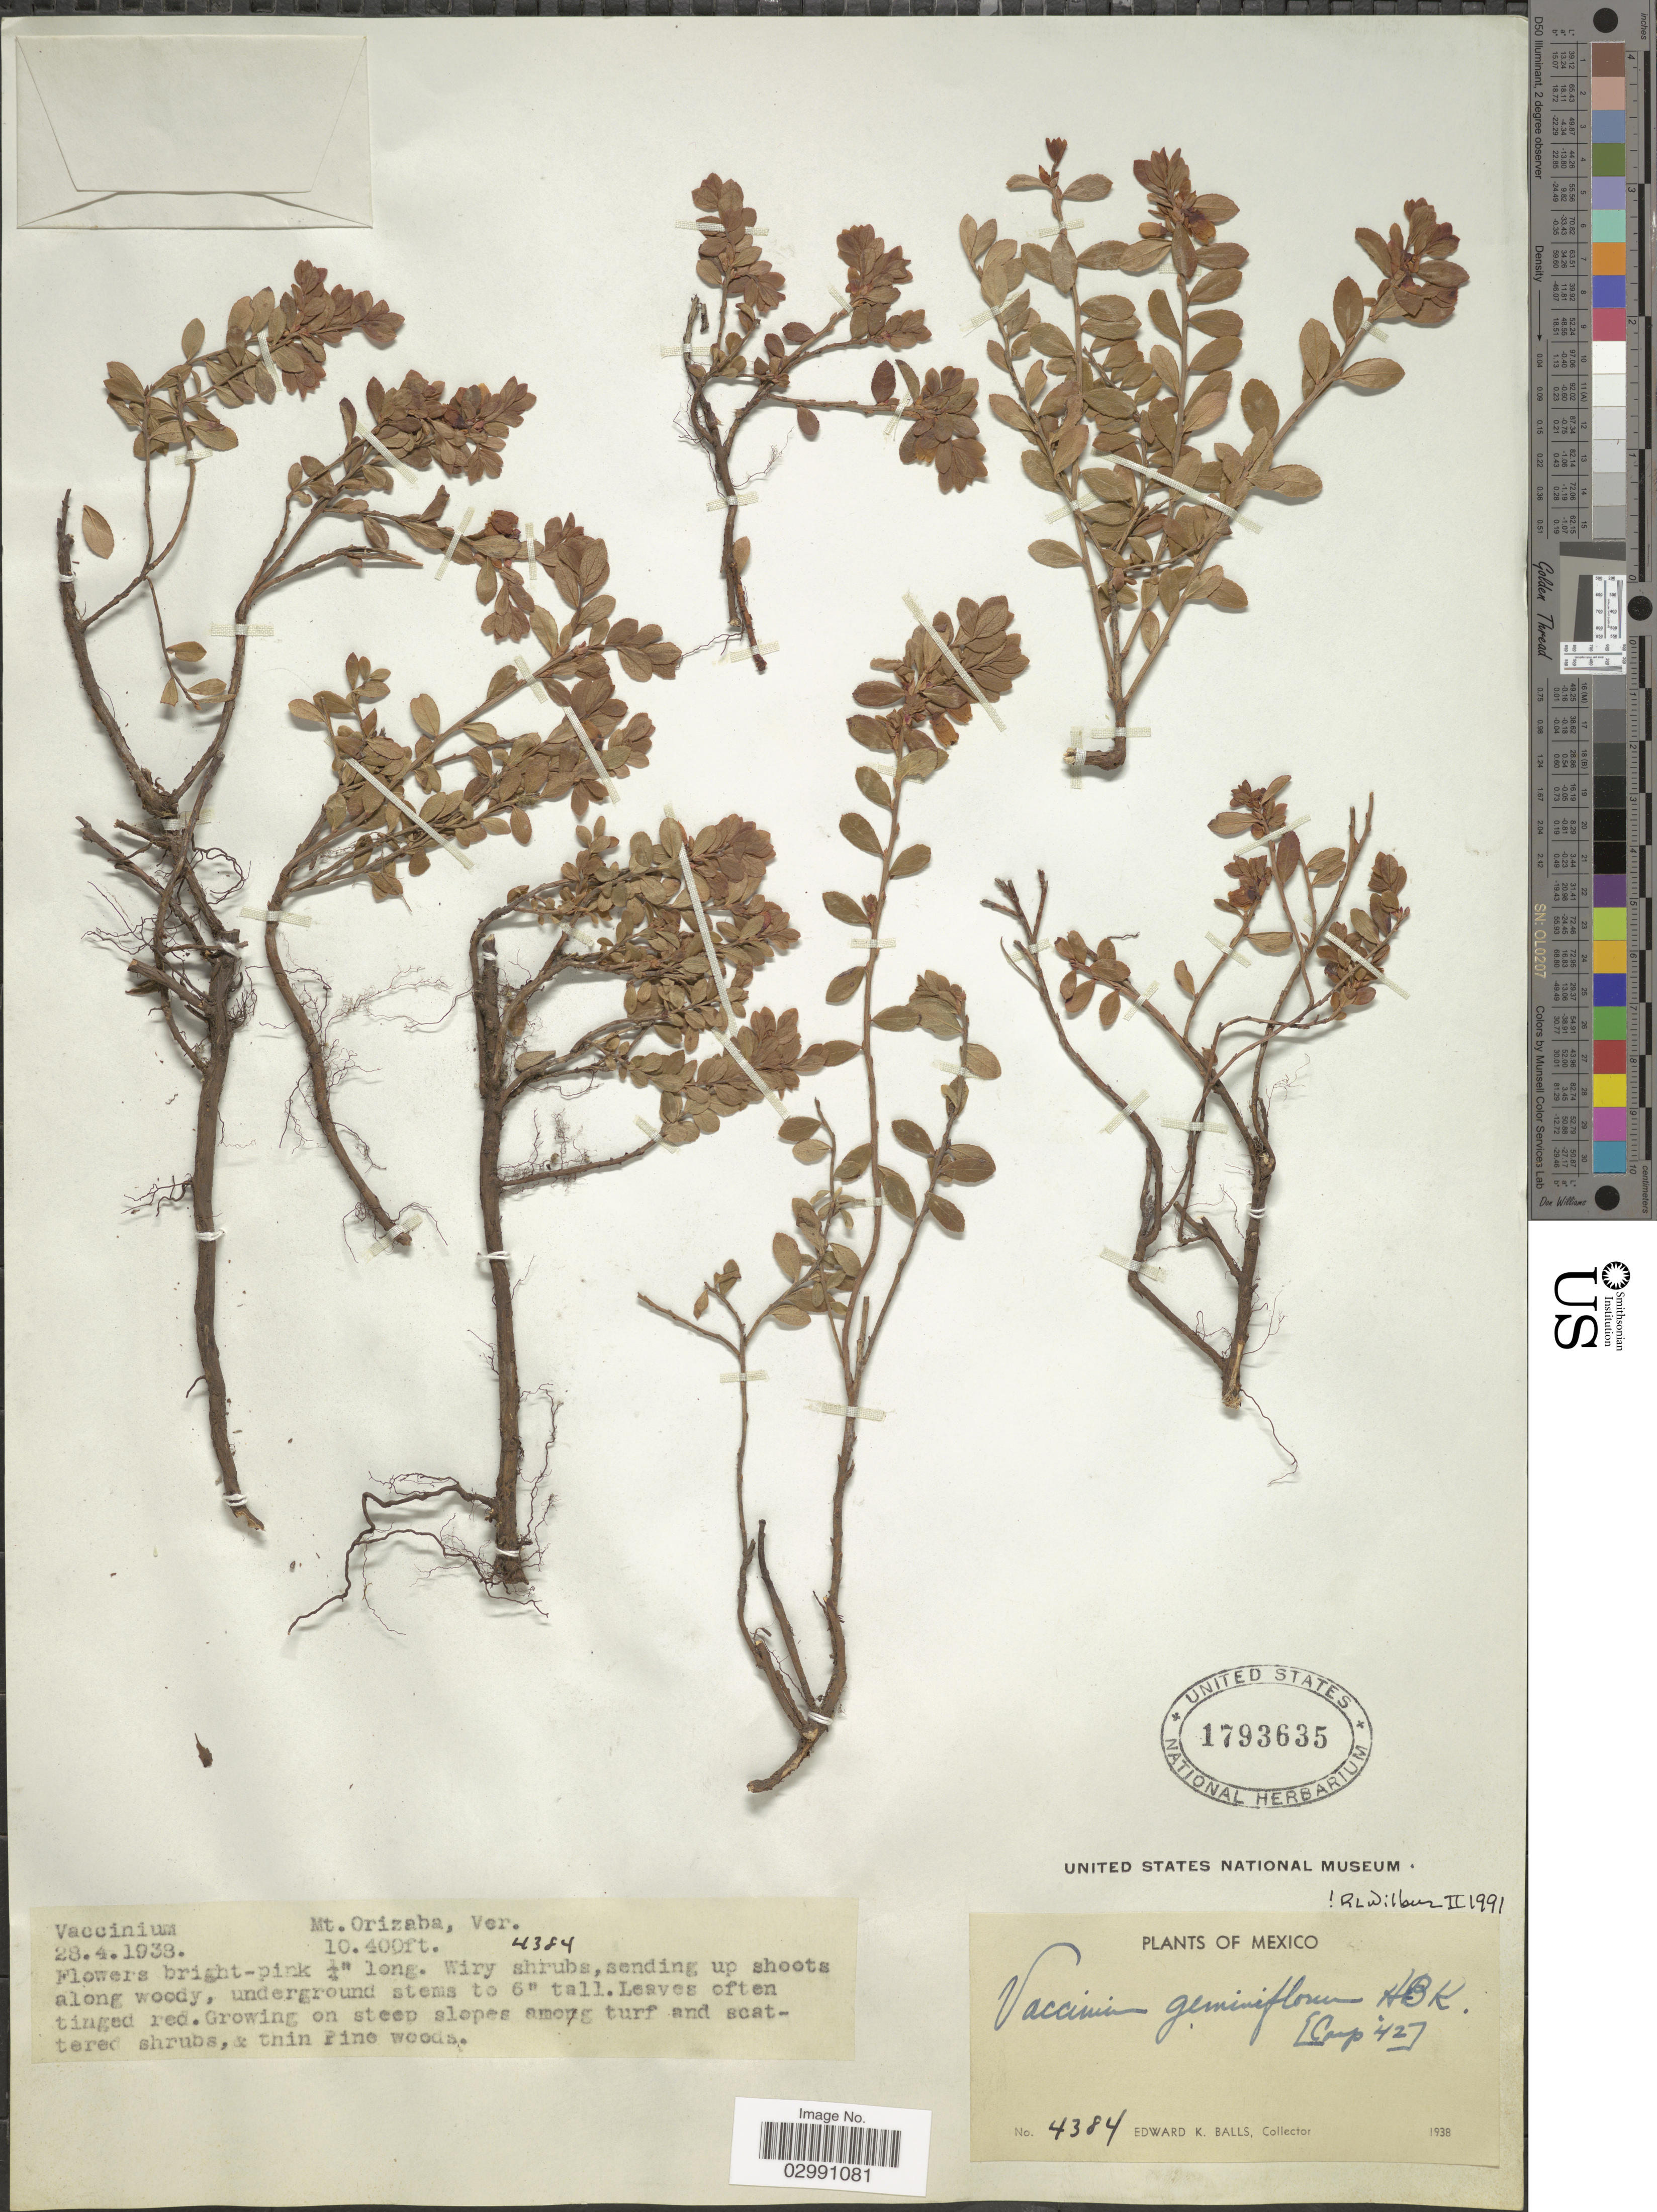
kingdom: Plantae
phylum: Tracheophyta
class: Magnoliopsida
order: Ericales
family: Ericaceae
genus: Vaccinium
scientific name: Vaccinium geminiflorum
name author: Kunth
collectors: E. K. Balls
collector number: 4384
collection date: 1938-04-28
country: Mexico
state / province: Veracruz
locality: Mt. Orizaba, Ver.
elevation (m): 3170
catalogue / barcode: US 1793635